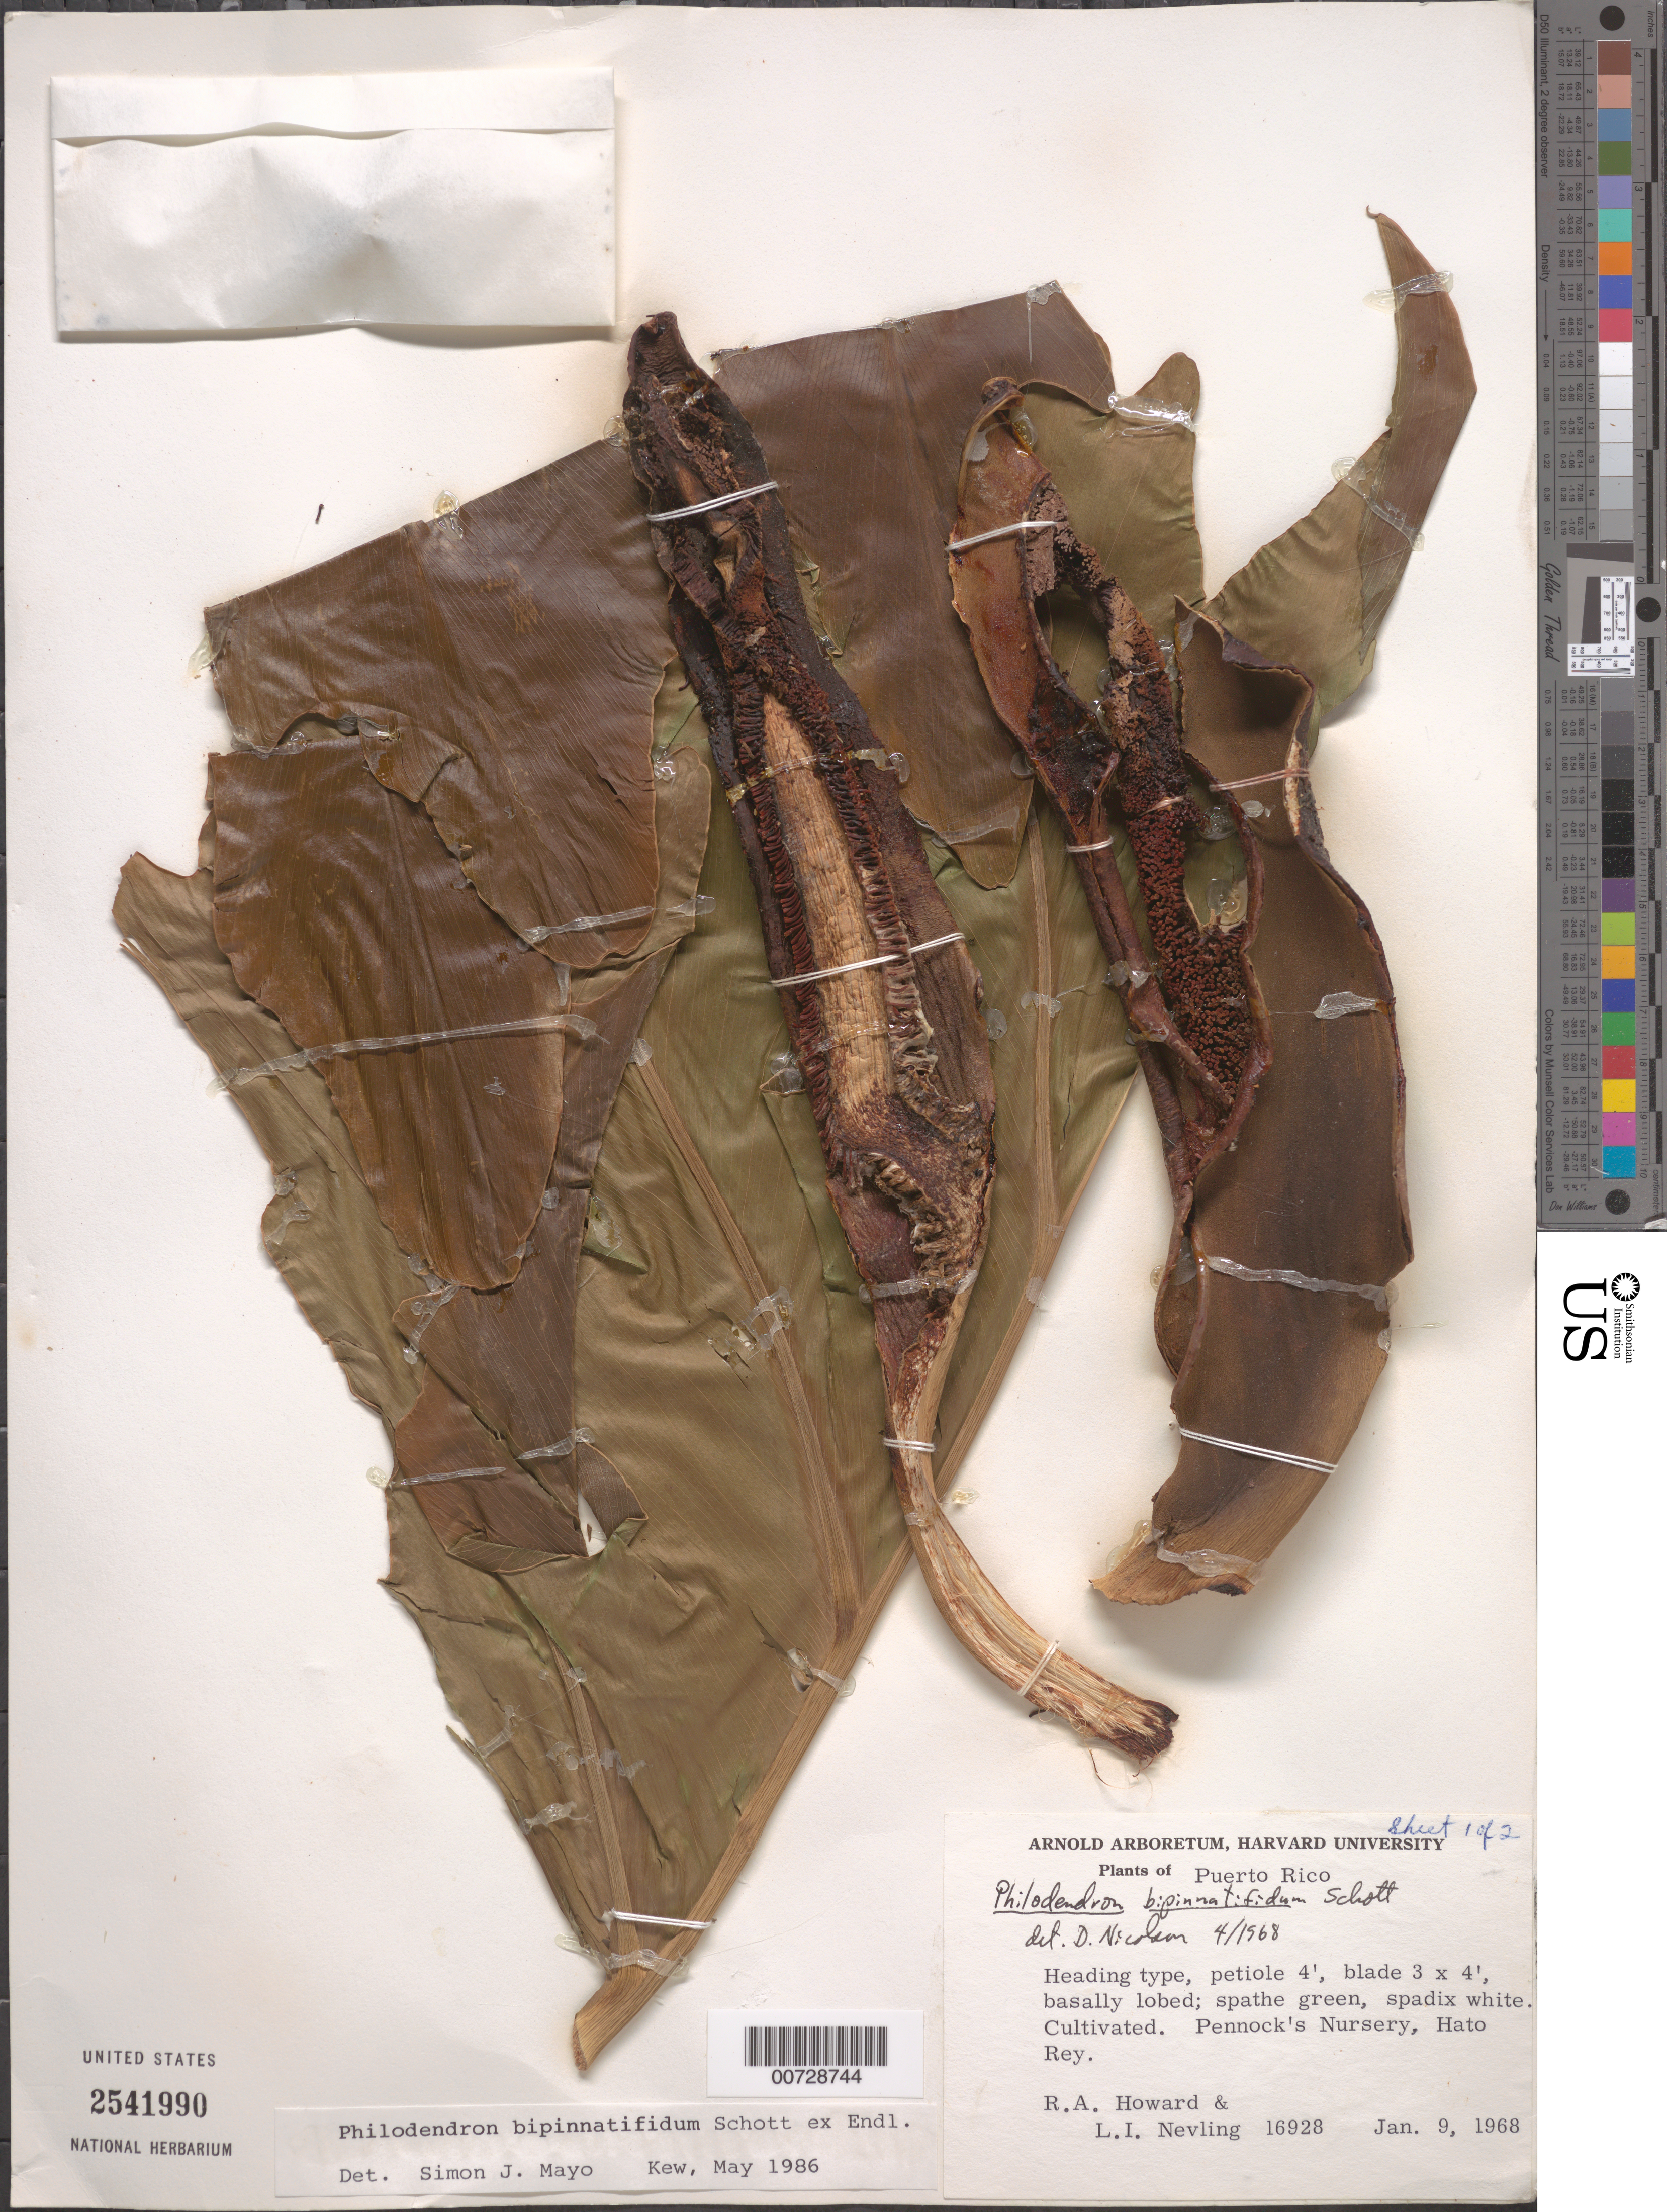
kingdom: Plantae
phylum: Tracheophyta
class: Liliopsida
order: Alismatales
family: Araceae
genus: Philodendron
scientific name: Philodendron bipinnatifidum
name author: Schott ex Endl.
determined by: Mayo, S.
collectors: R. A. Howard & L. Nevling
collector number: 16928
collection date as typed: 09 Jan 1968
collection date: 1968-01-09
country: Puerto Rico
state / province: San Juan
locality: Hato Rey, Pennock's Nursery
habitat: Pennock's nursery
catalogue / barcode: US 2541990